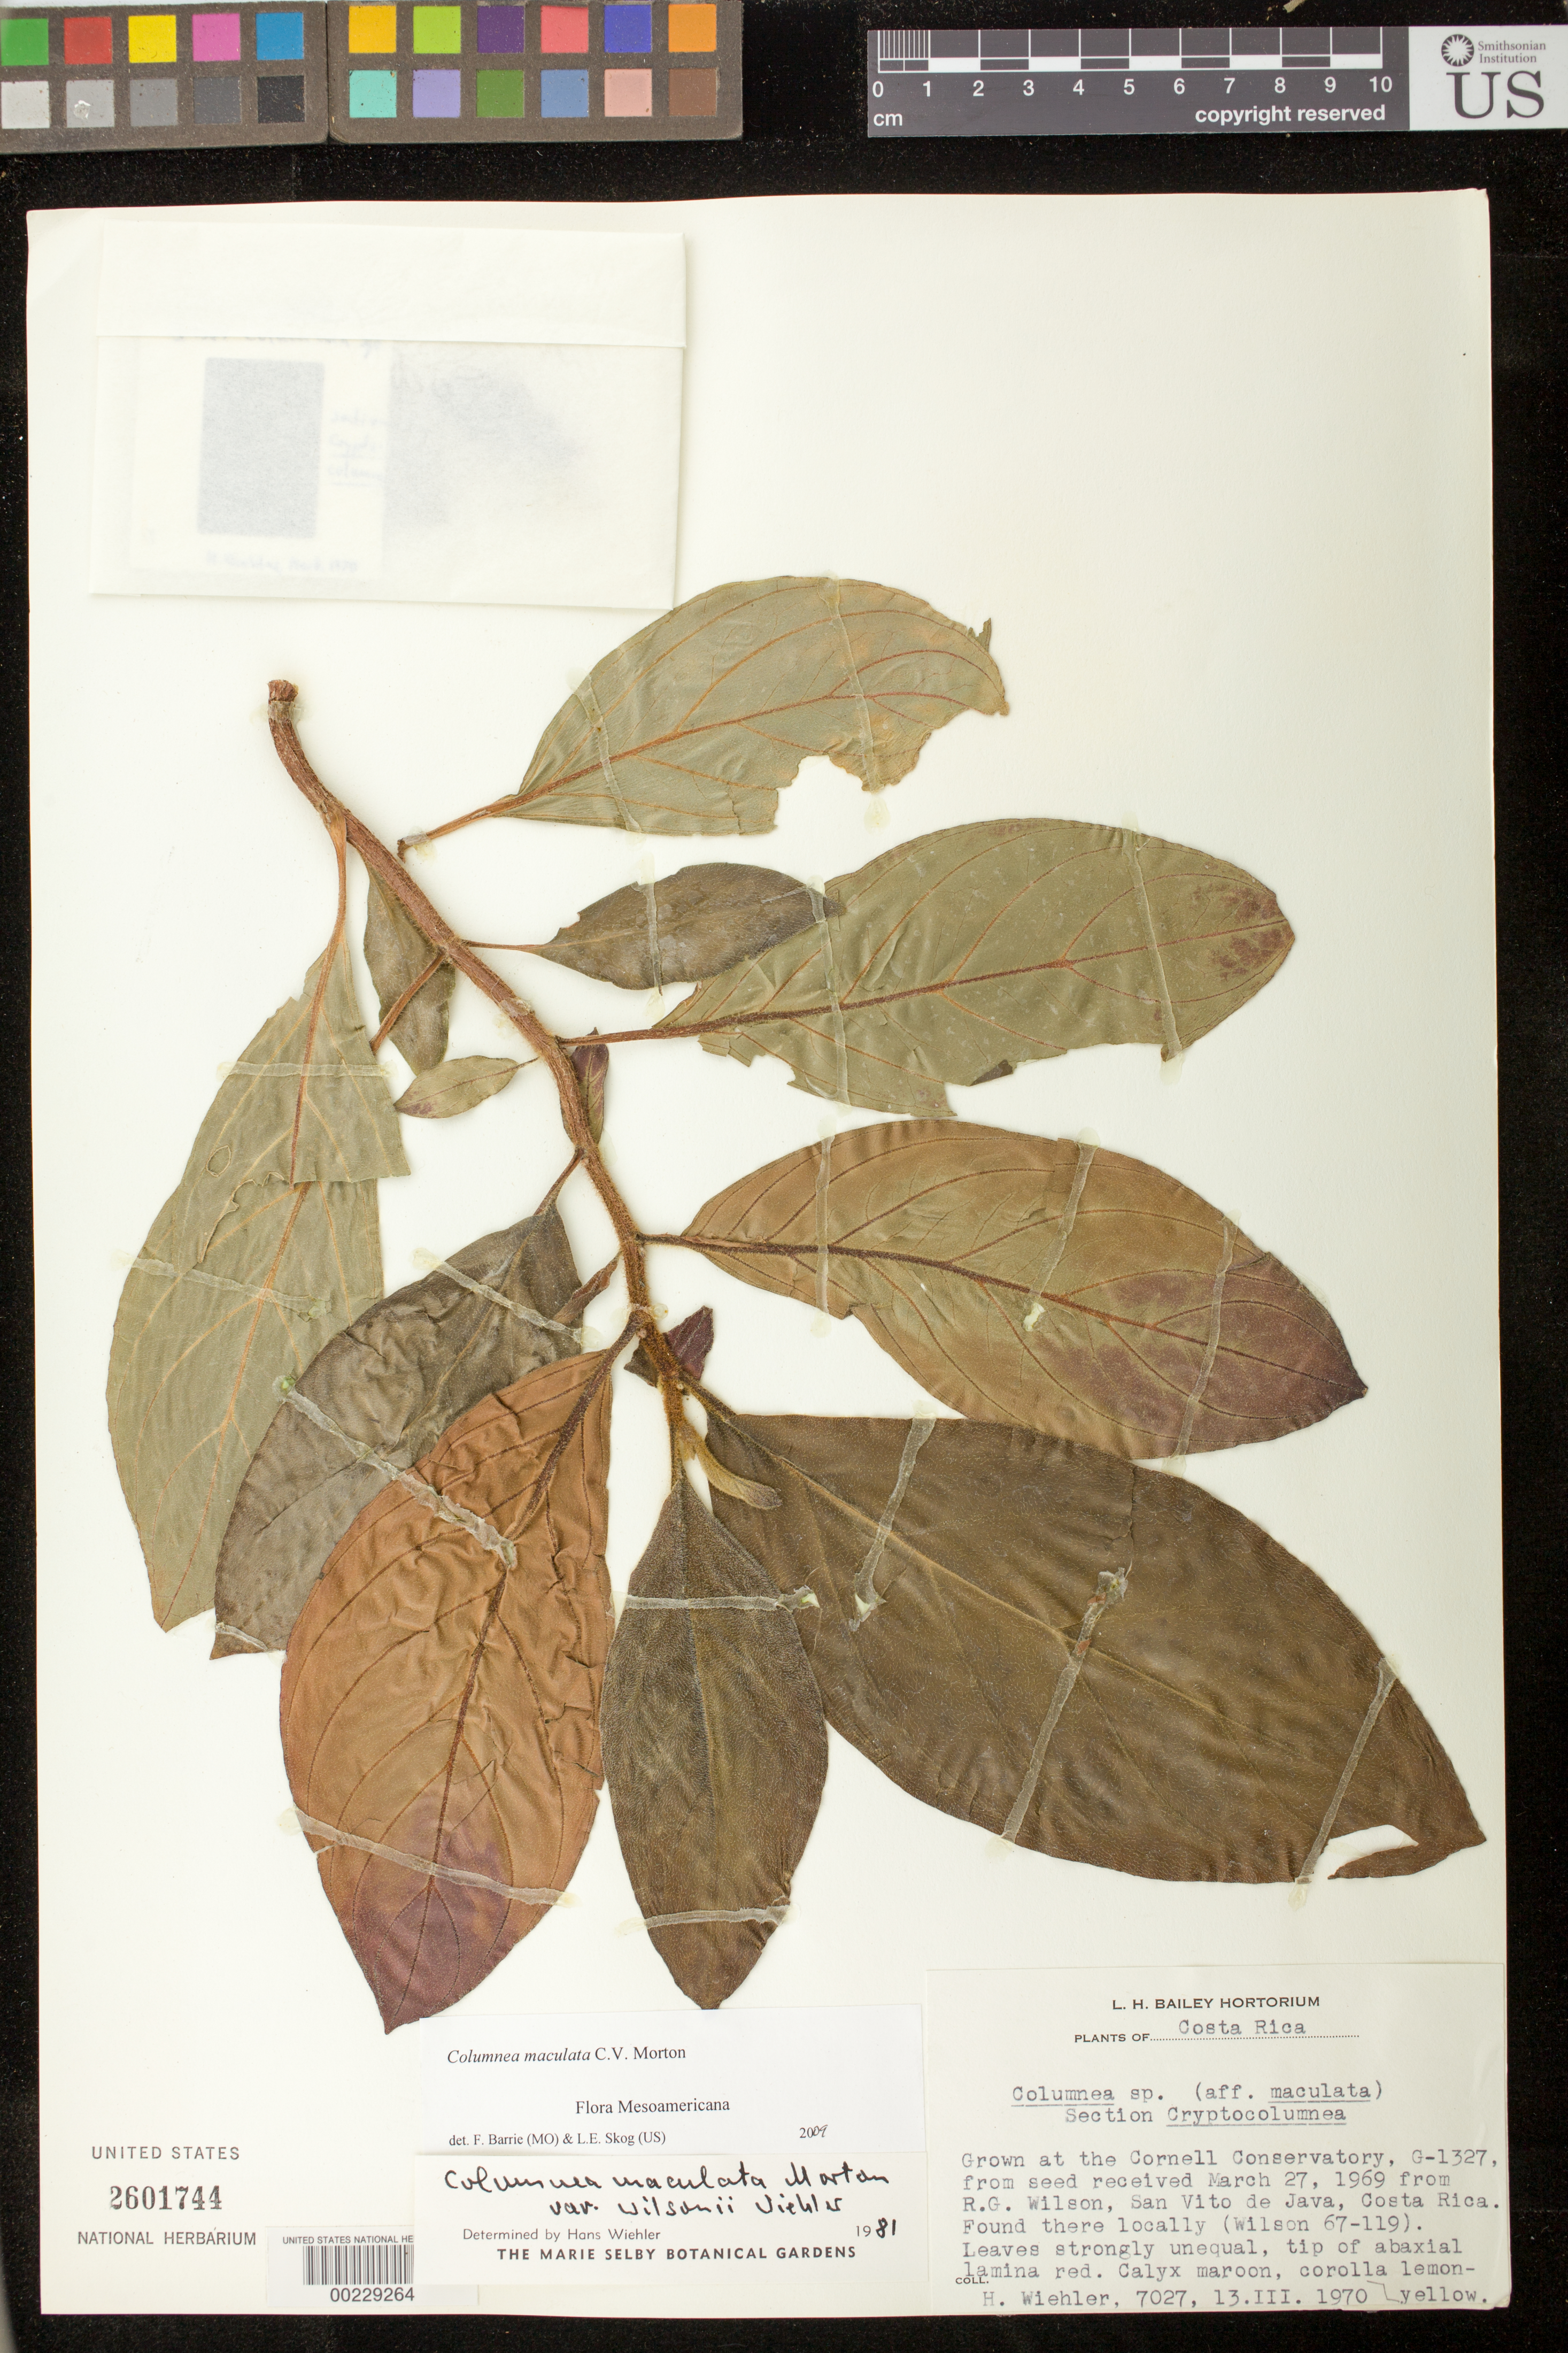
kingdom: Plantae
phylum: Tracheophyta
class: Magnoliopsida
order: Lamiales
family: Gesneriaceae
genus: Columnea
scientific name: Columnea maculata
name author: C.V. Morton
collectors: H. J. Wiehler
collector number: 7027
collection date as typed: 13 Mar 1970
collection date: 1970-03-13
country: Costa Rica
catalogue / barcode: US 2601744